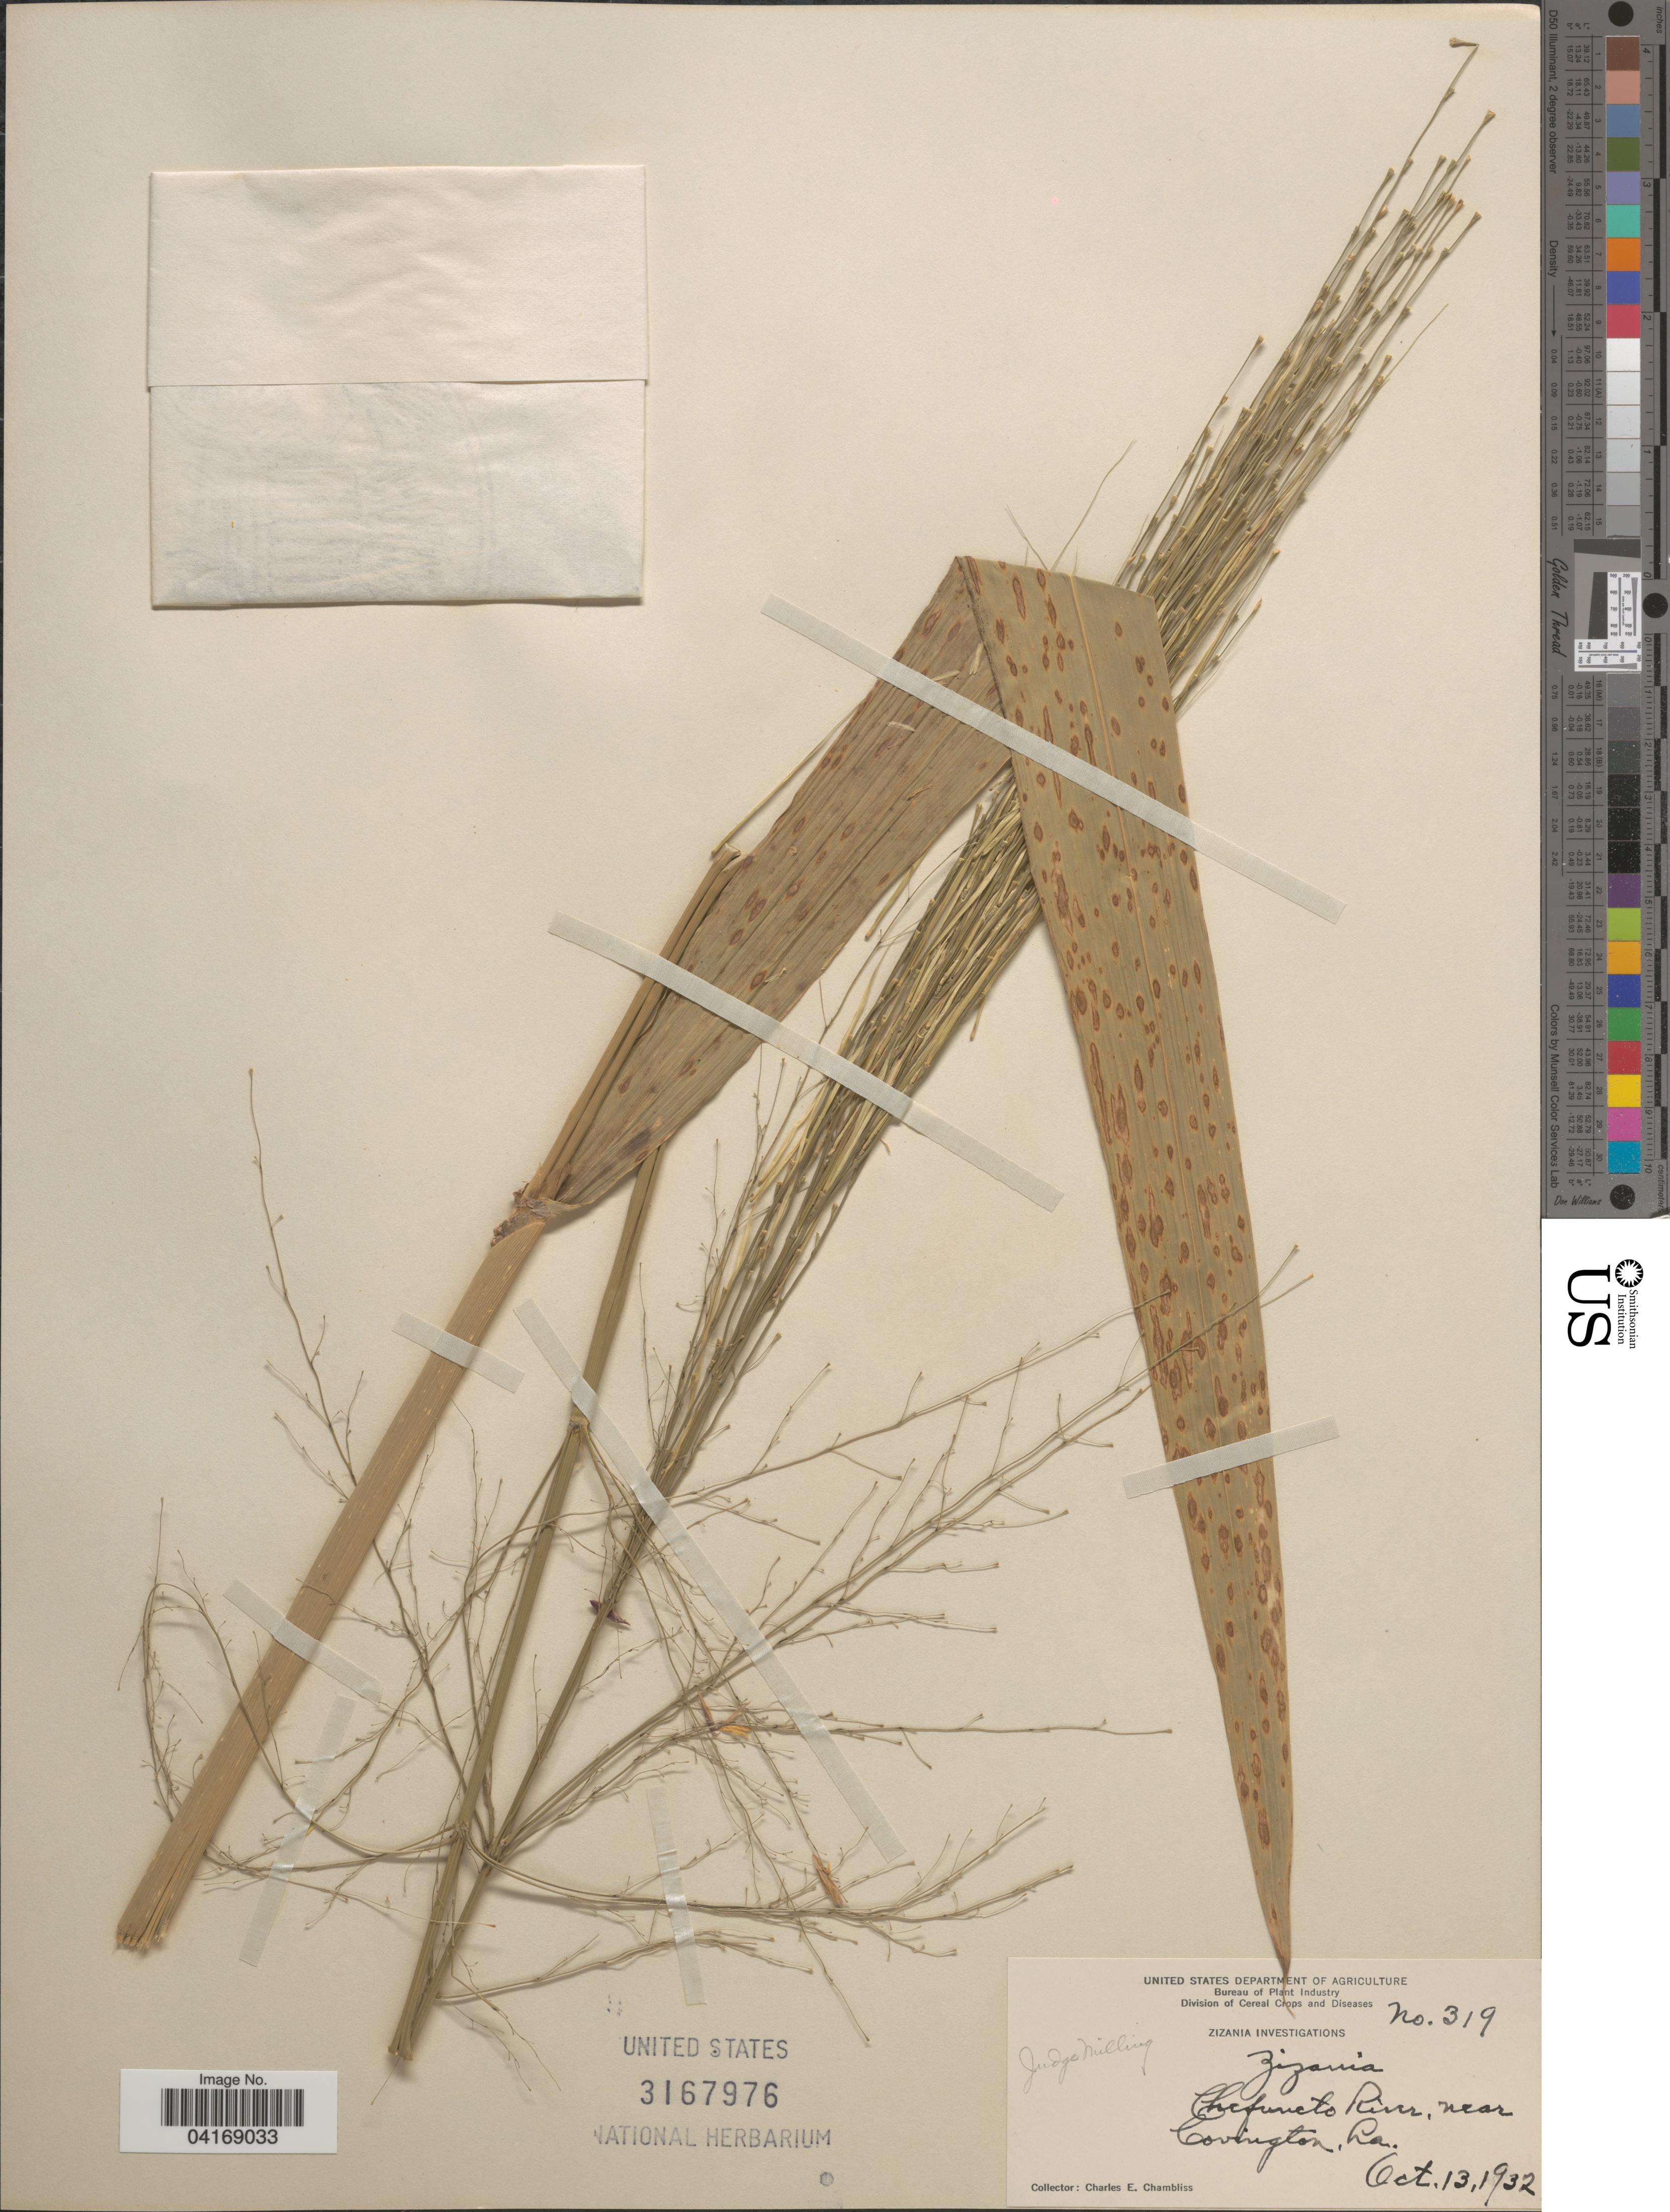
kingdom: Plantae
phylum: Tracheophyta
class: Liliopsida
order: Poales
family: Poaceae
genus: Zizania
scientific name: Zizania sp.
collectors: C. Chambliss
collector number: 319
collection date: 1932-10-13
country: United States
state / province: Louisiana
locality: Chefuncto River near Covington, La.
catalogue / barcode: US 3167976